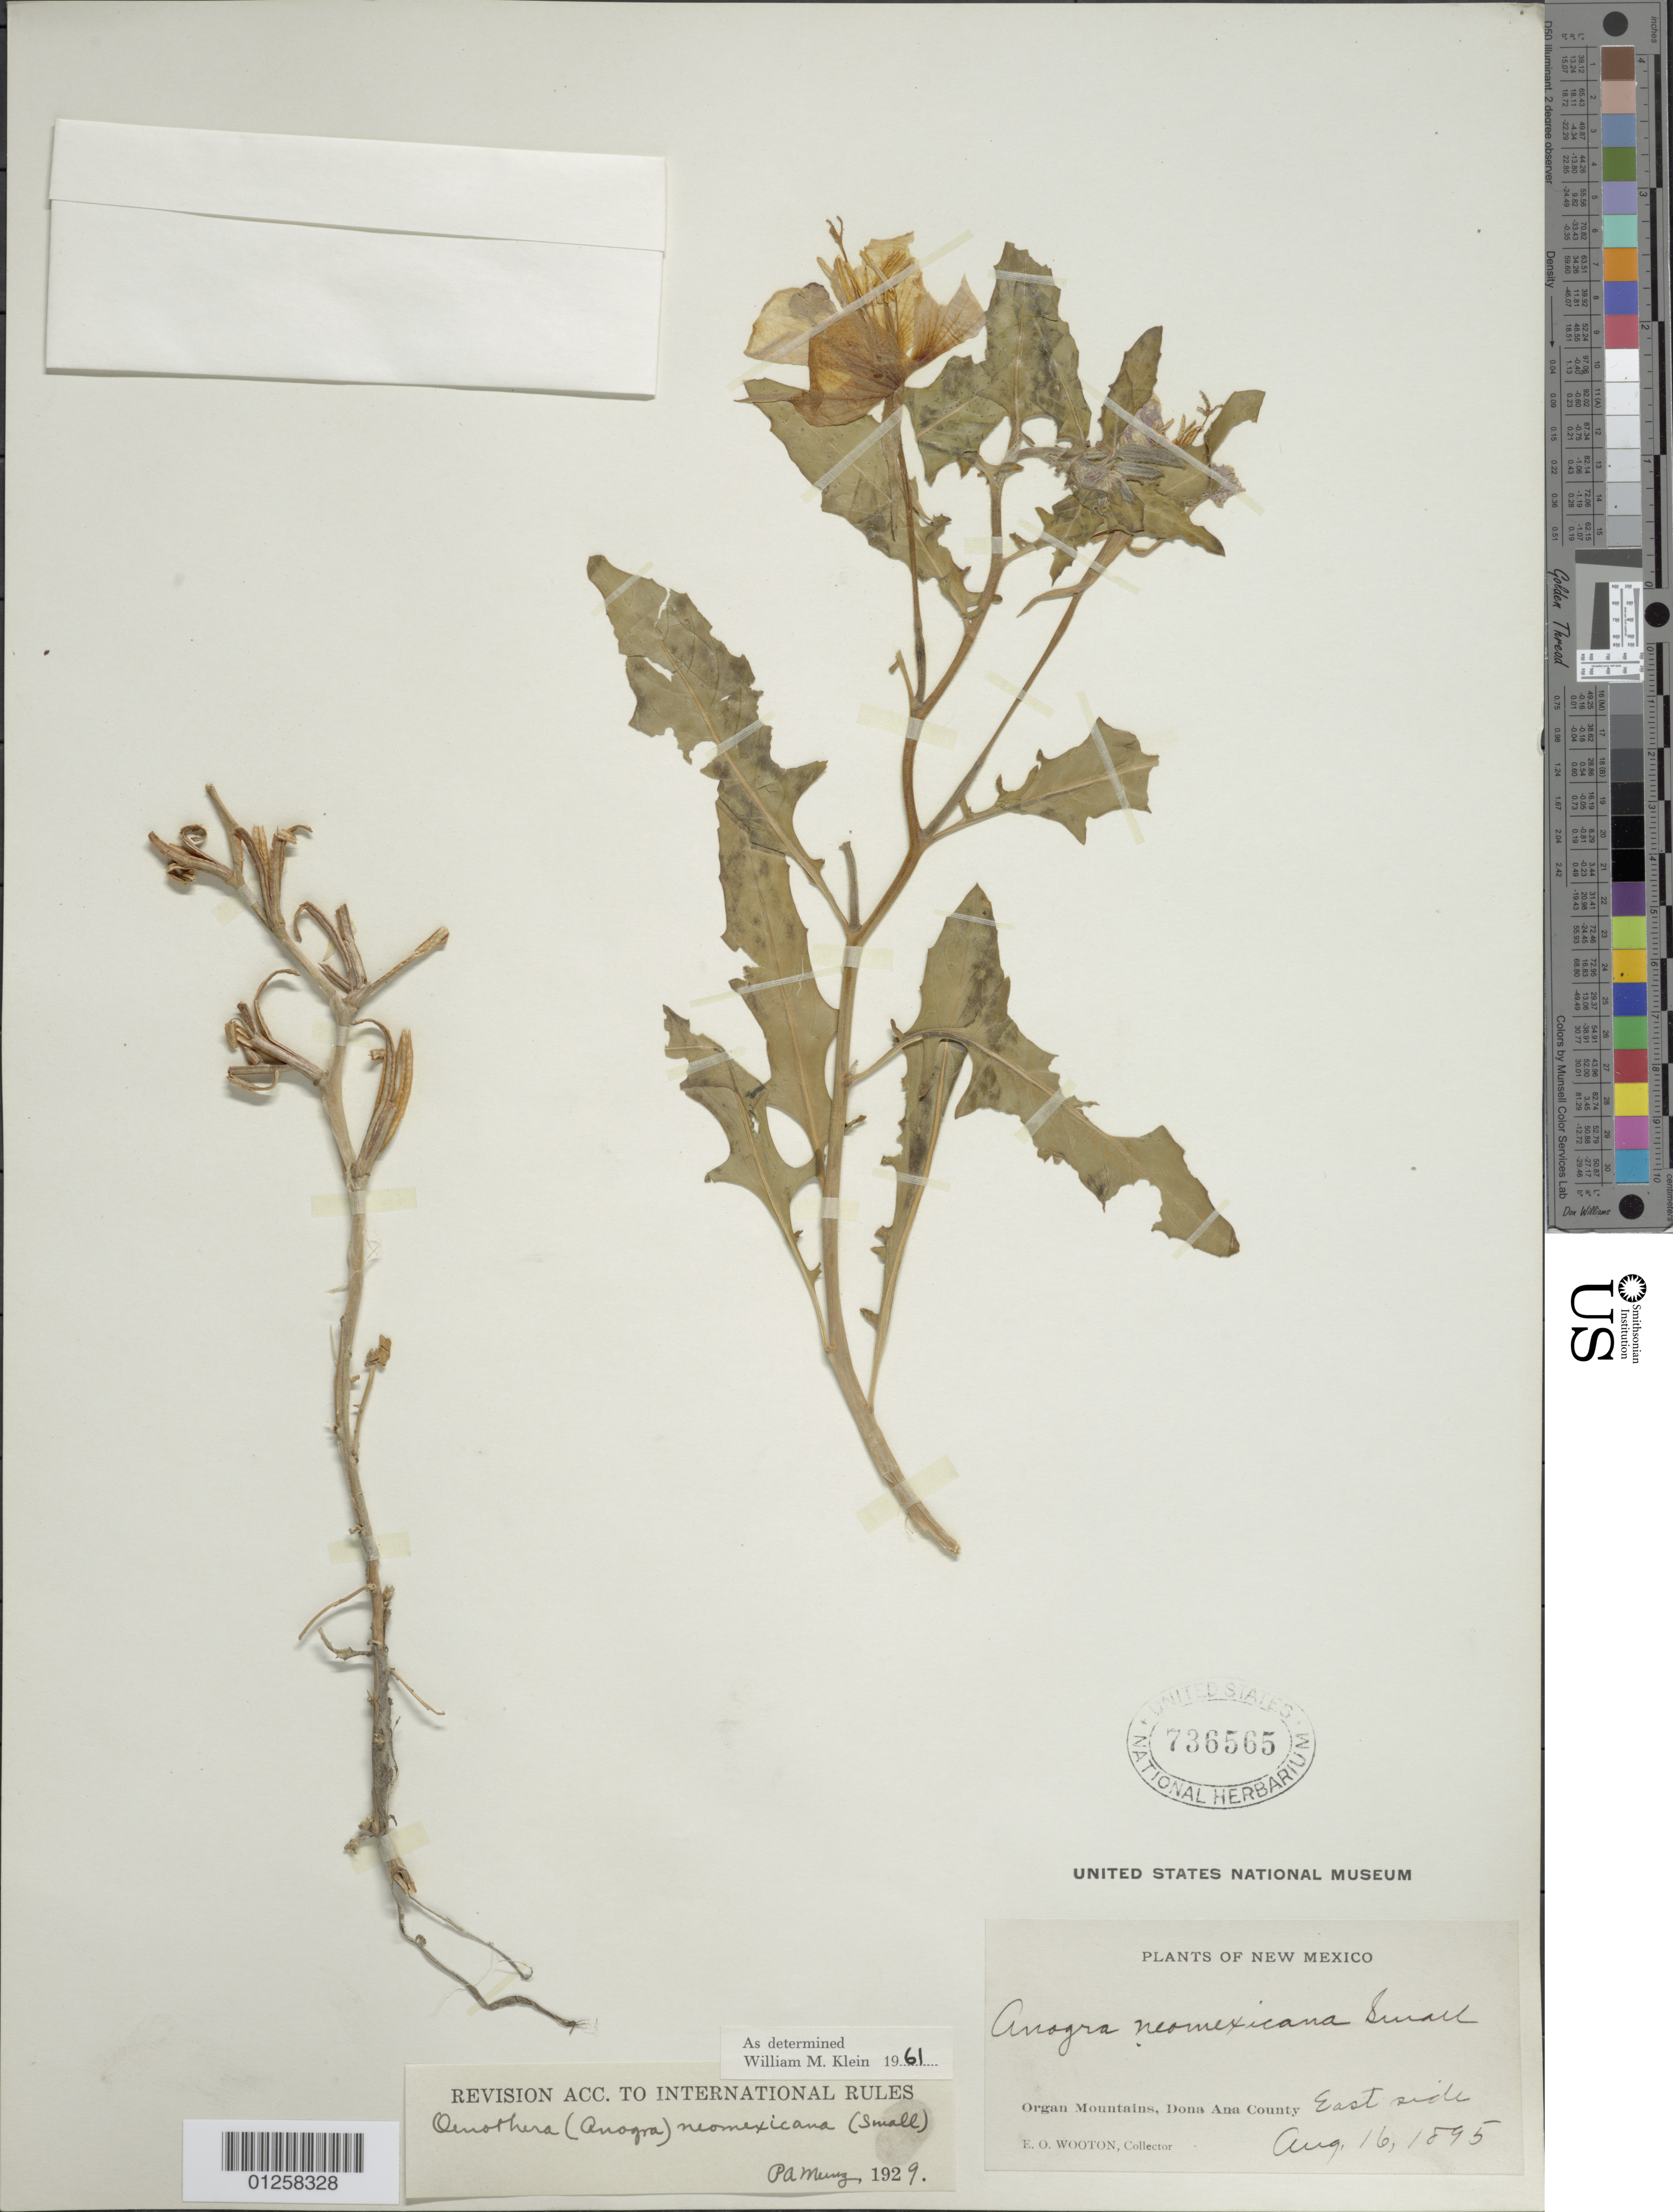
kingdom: Plantae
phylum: Tracheophyta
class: Magnoliopsida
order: Myrtales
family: Onagraceae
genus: Oenothera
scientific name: Oenothera neomexicana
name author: (Small) Munz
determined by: Klein, W. M.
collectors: E. O. Wooton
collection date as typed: Aug 16, 1895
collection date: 1895-08-16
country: United States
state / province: New Mexico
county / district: Dona Ana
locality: Organ Mountains, East side.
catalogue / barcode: US 736565